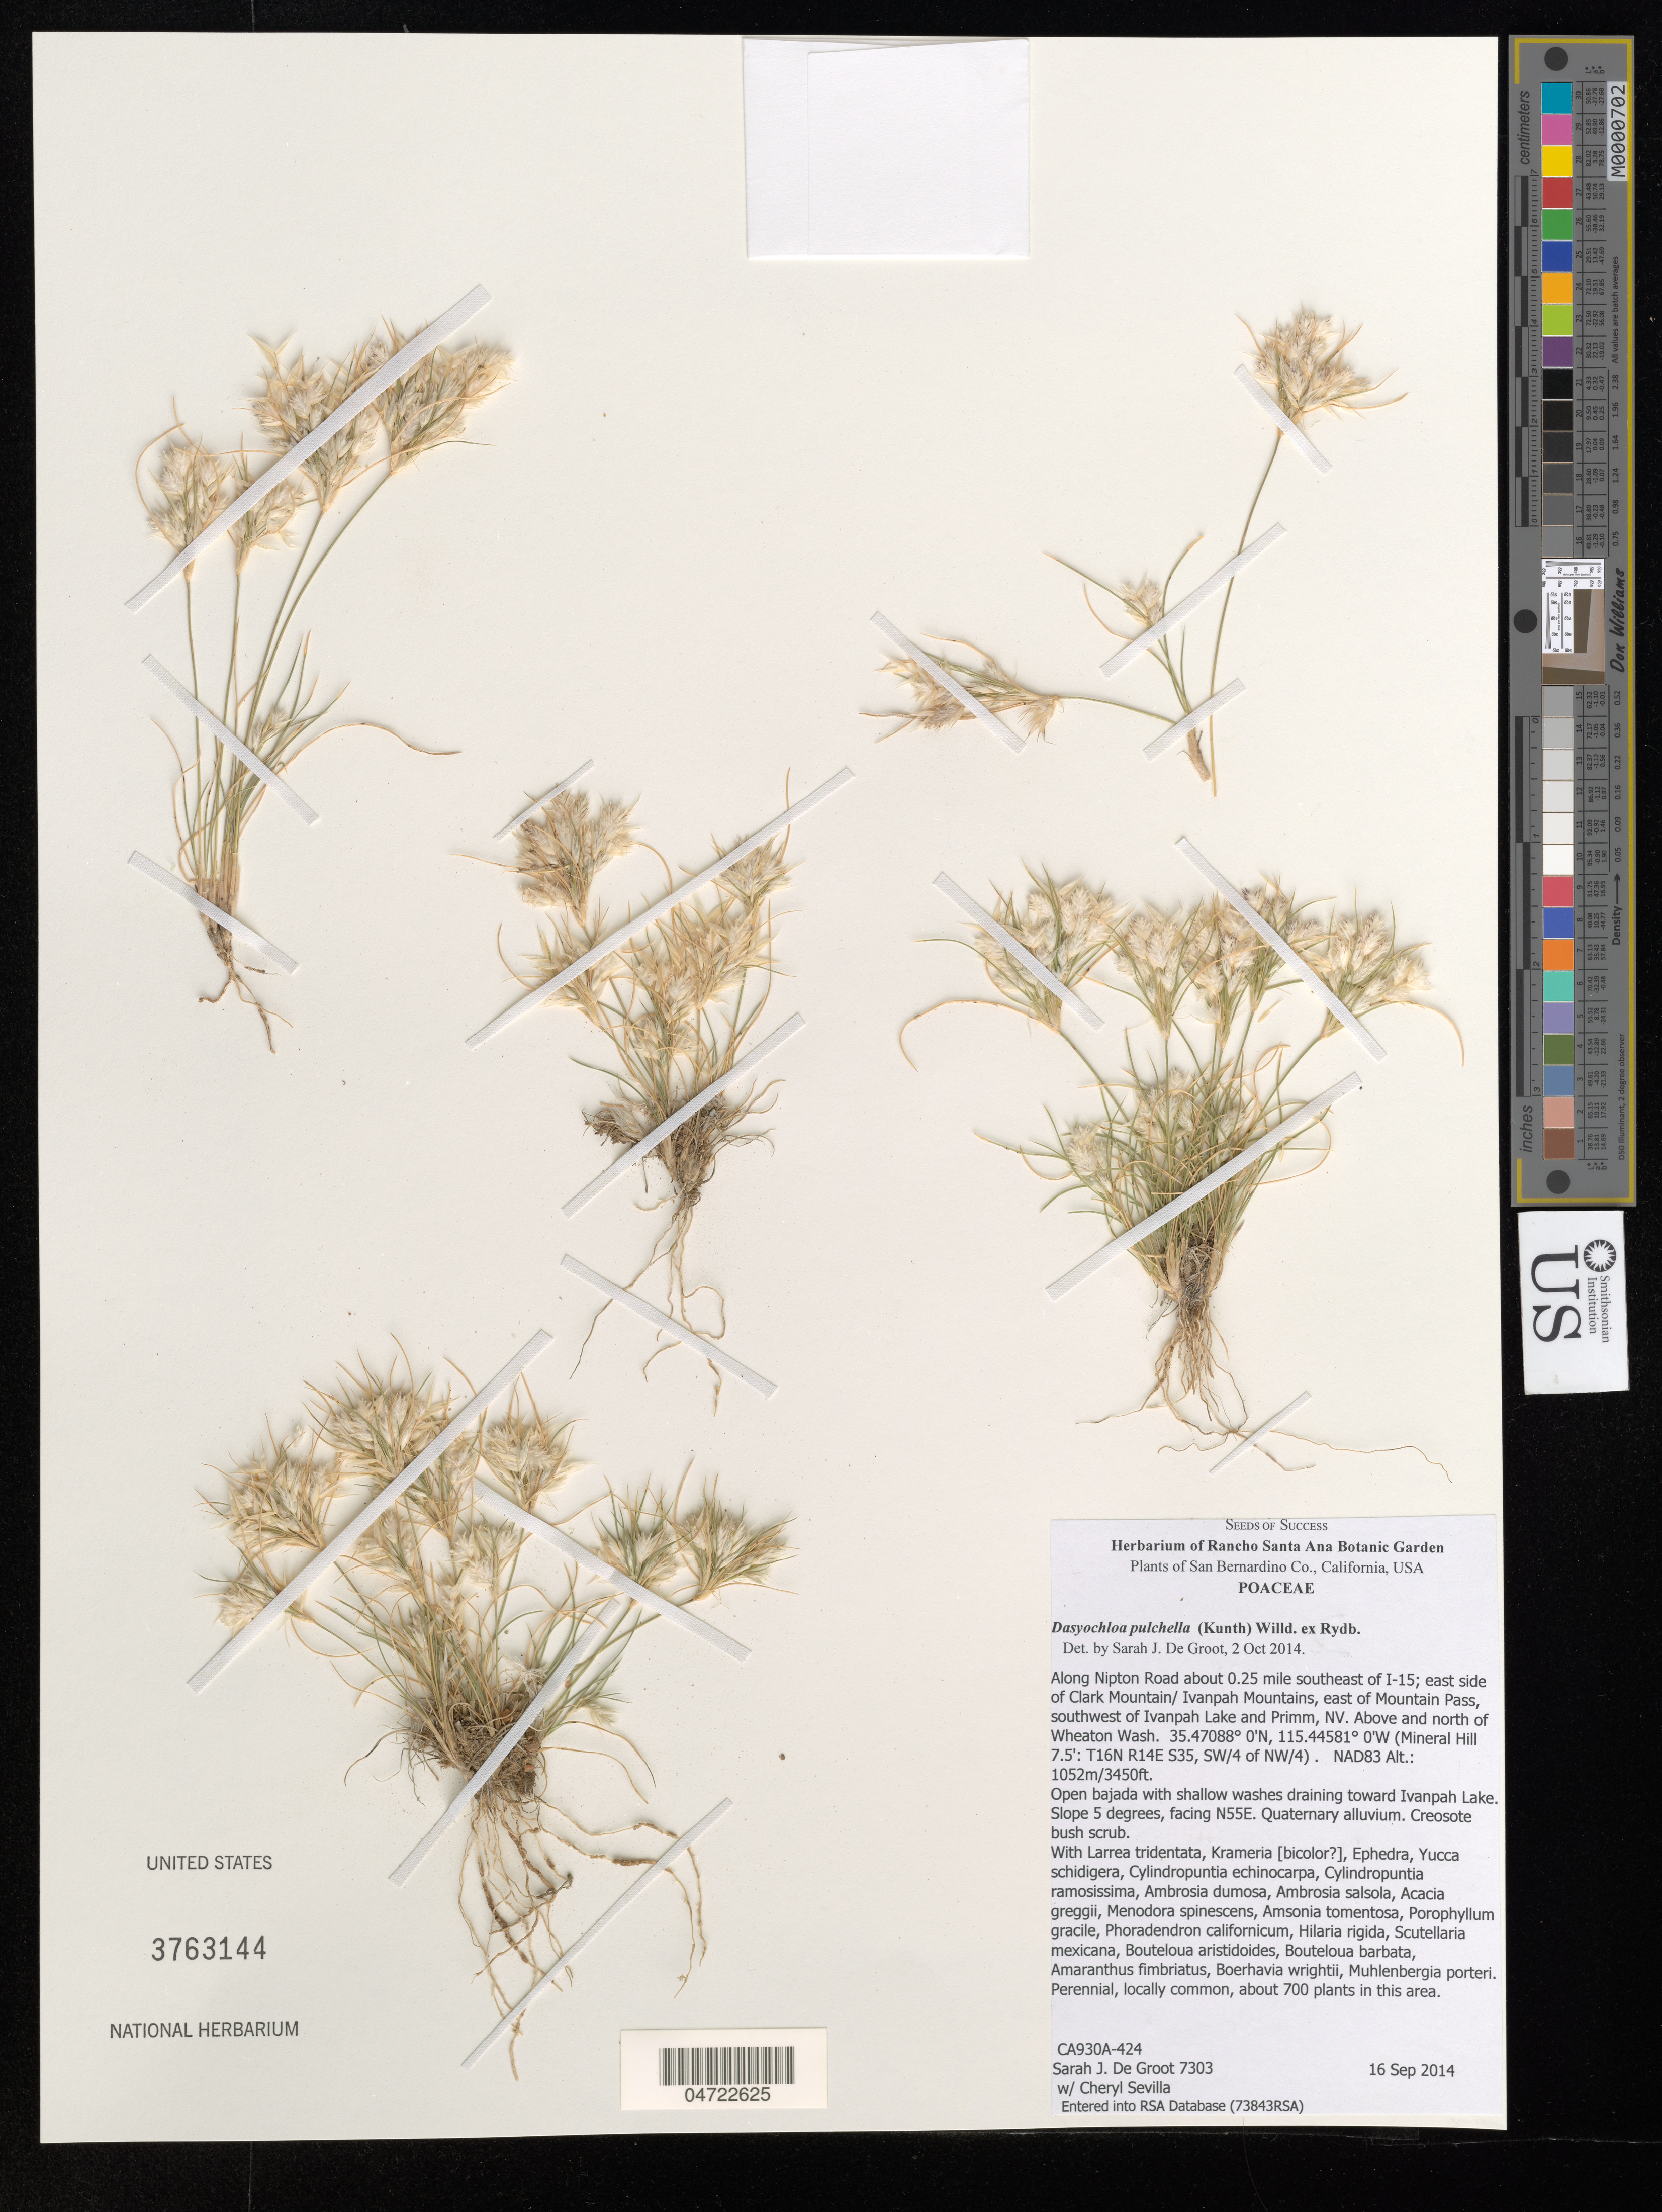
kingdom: Plantae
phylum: Tracheophyta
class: Liliopsida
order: Poales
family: Poaceae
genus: Dasyochloa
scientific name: Dasyochloa pulchella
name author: (Kunth) Willd. ex Rydb.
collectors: S. De Groot & C. Sevilla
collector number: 7303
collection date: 2014-09-16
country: United States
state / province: California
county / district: San Bernardino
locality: San Bernardino Co. Along Nipton Road about 0.25 mile southeast of I-15; east side of Clark Mountain/ Ivanpah Mountains, east of Mountain Pass, southwest of Ivanpah Lake and Primm, NV. Above and north of Wheaton Wash. (Mineral Hill 7.5': T16N R14E S35, SW/4 of NW/4).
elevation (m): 1052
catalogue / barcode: US 3763144